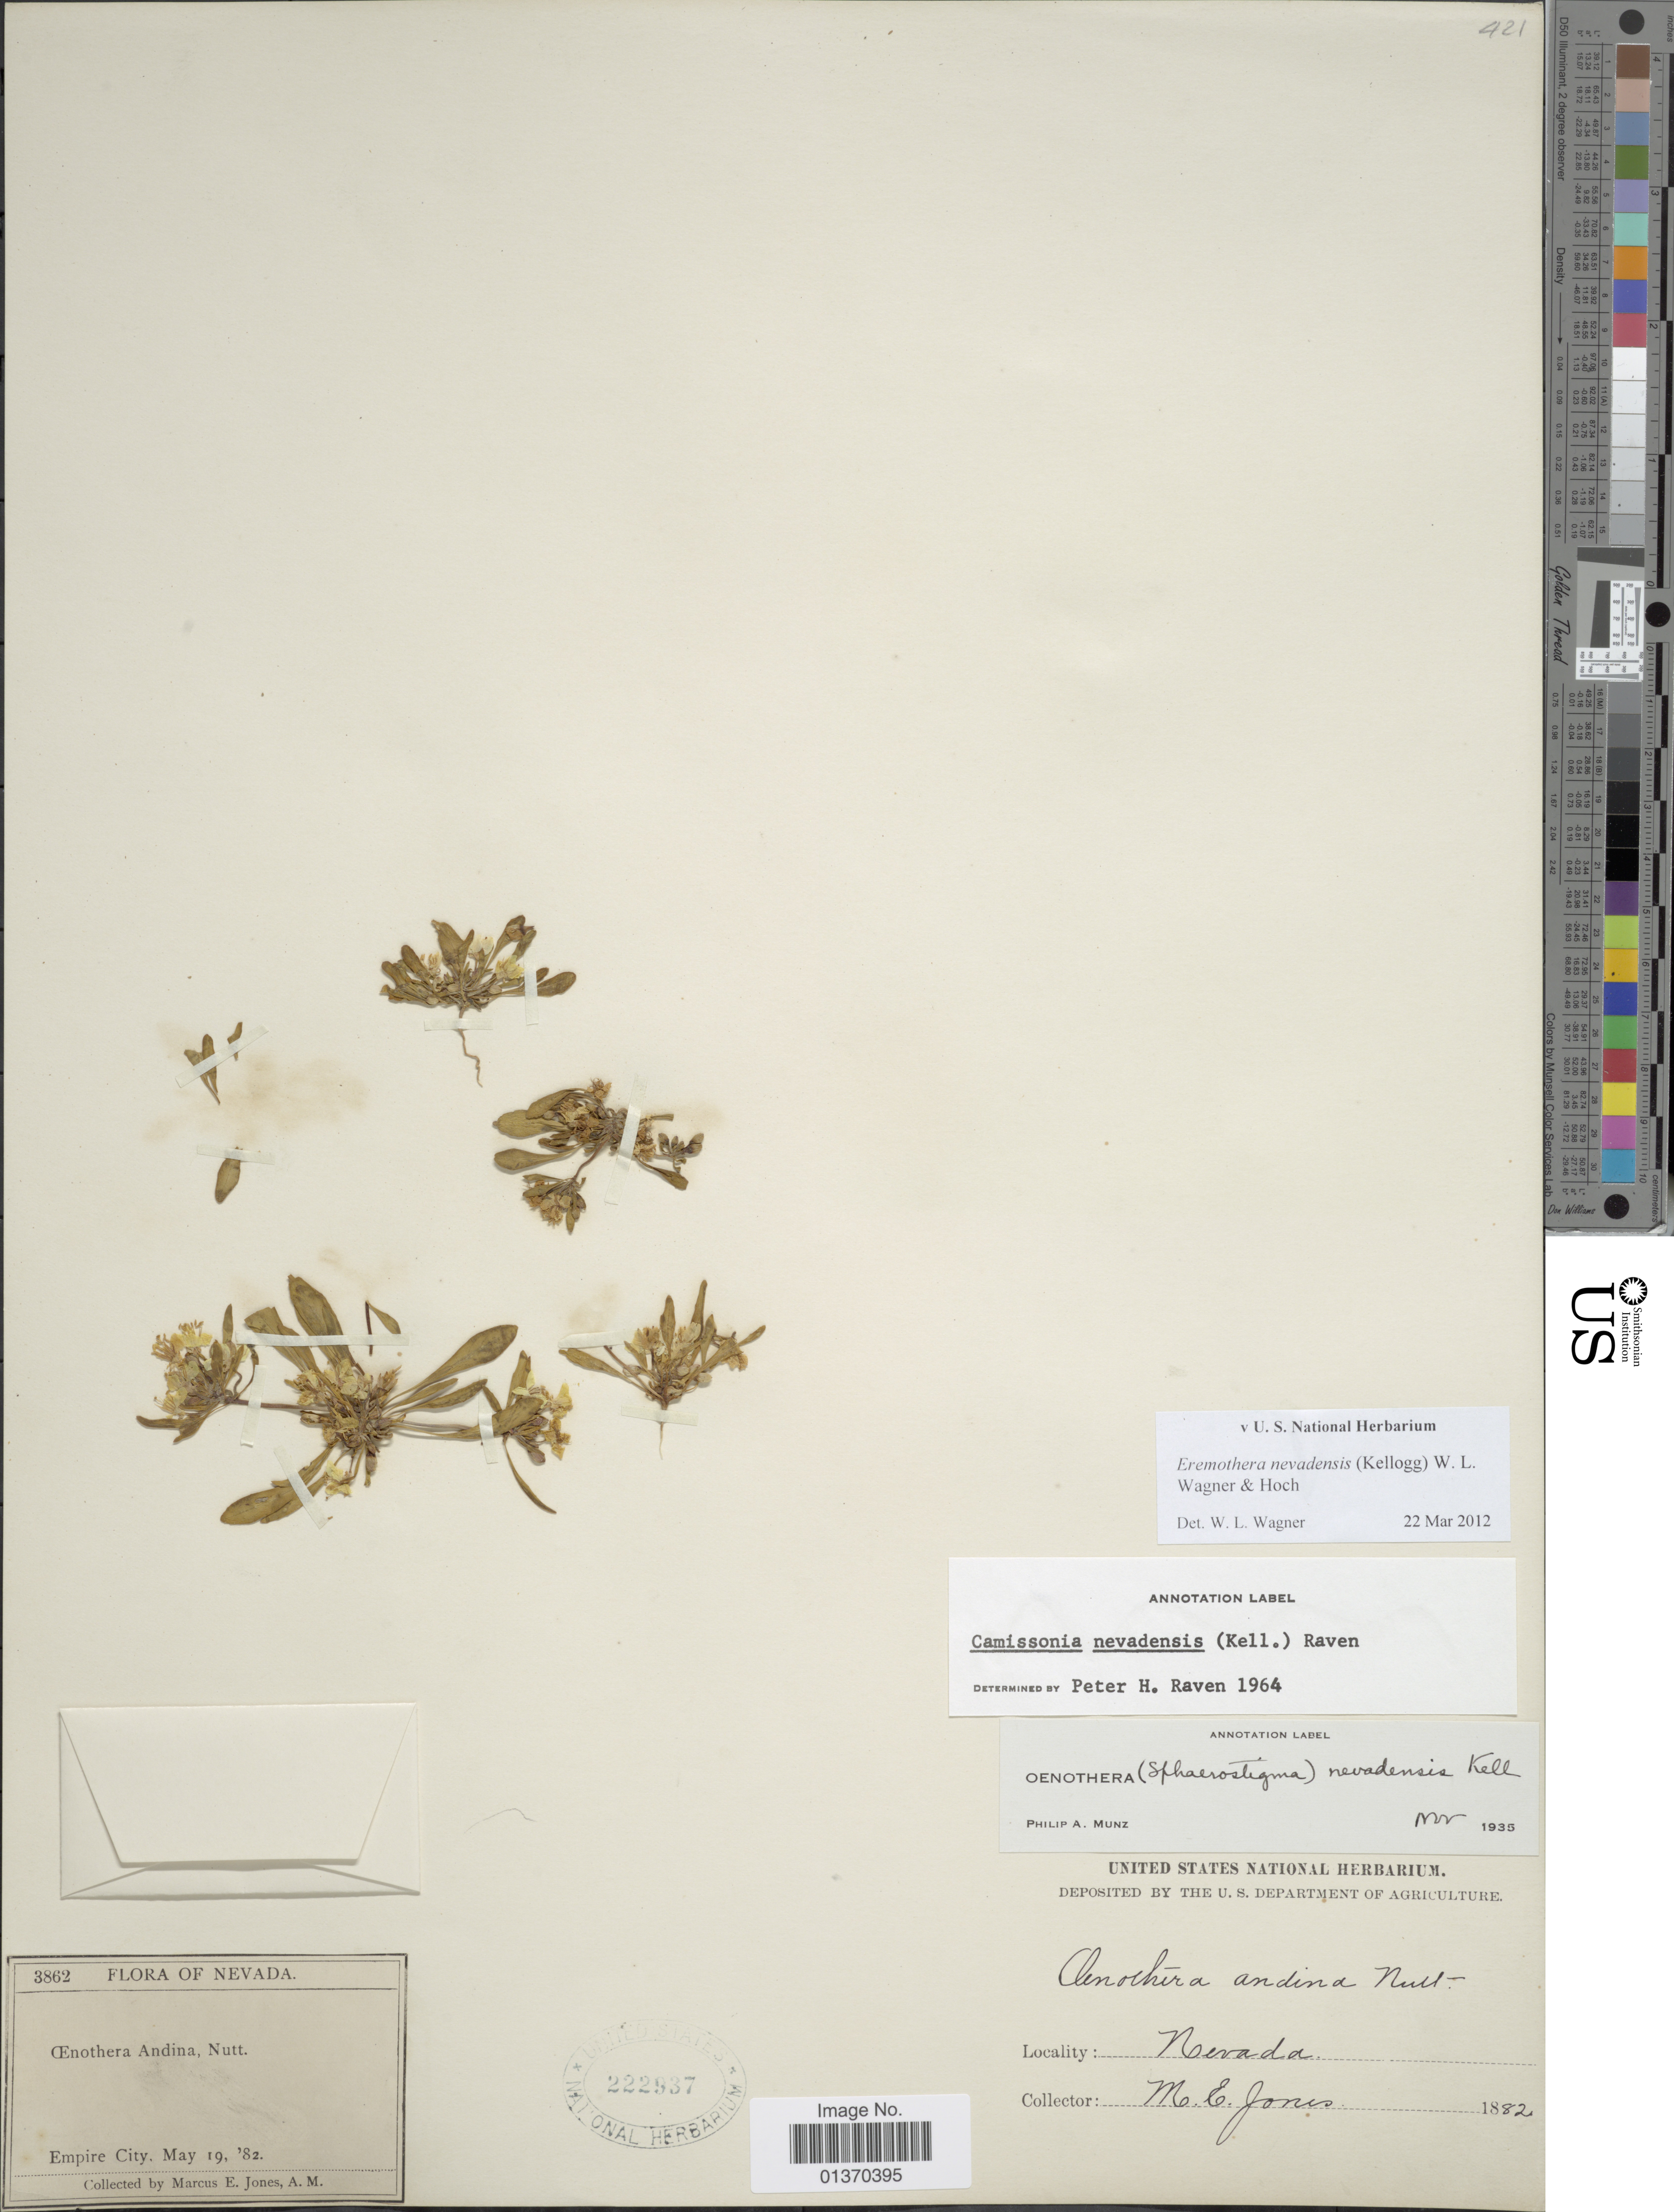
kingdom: Plantae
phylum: Tracheophyta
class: Magnoliopsida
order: Myrtales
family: Onagraceae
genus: Eremothera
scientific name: Eremothera nevadensis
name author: (Kellogg) W.L. Wagner & Hoch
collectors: M. E. Jones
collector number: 3862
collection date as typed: Transcribed d/m/y: 19/5/82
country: United States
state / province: Nevada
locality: Empire City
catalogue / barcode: US 222937